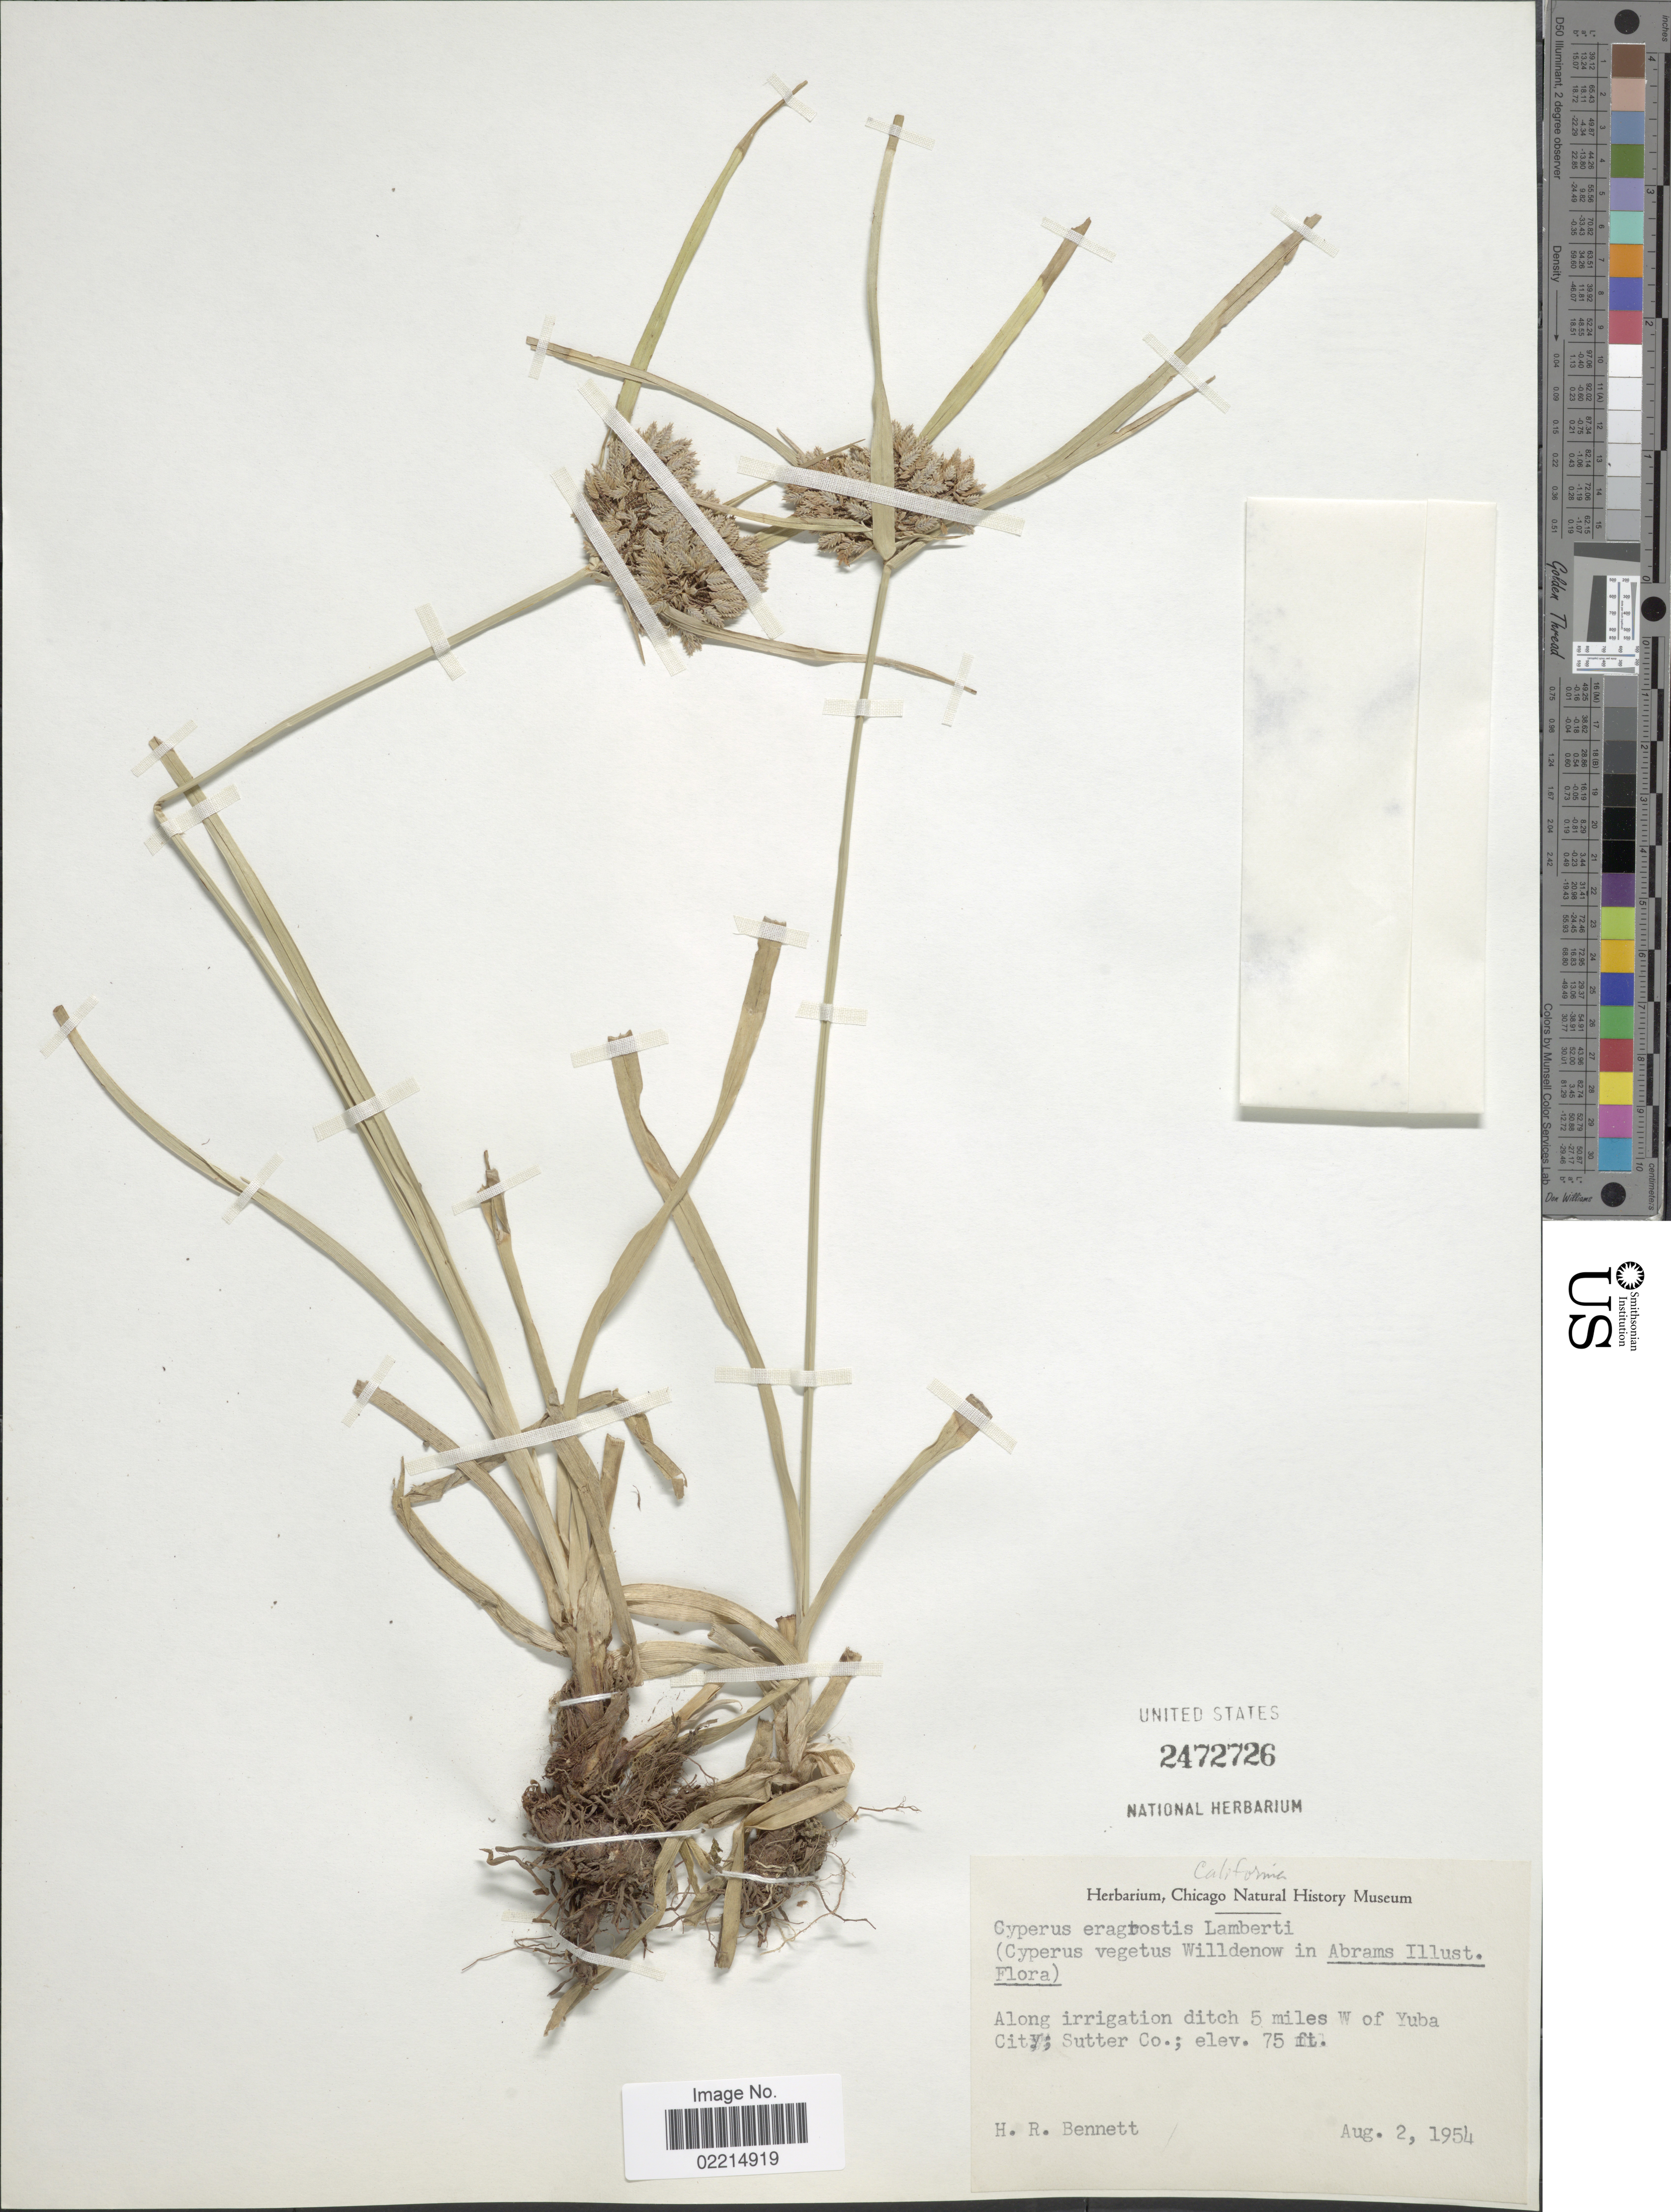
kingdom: Plantae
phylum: Tracheophyta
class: Liliopsida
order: Poales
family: Cyperaceae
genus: Cyperus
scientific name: Cyperus eragrostis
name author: Lam.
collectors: H. R. Bennett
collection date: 1954-08-02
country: United States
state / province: California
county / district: Sutter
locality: Along irrigation ditch 5 miles W. of Yuba City; Sutter Co.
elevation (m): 23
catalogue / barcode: US 2472726